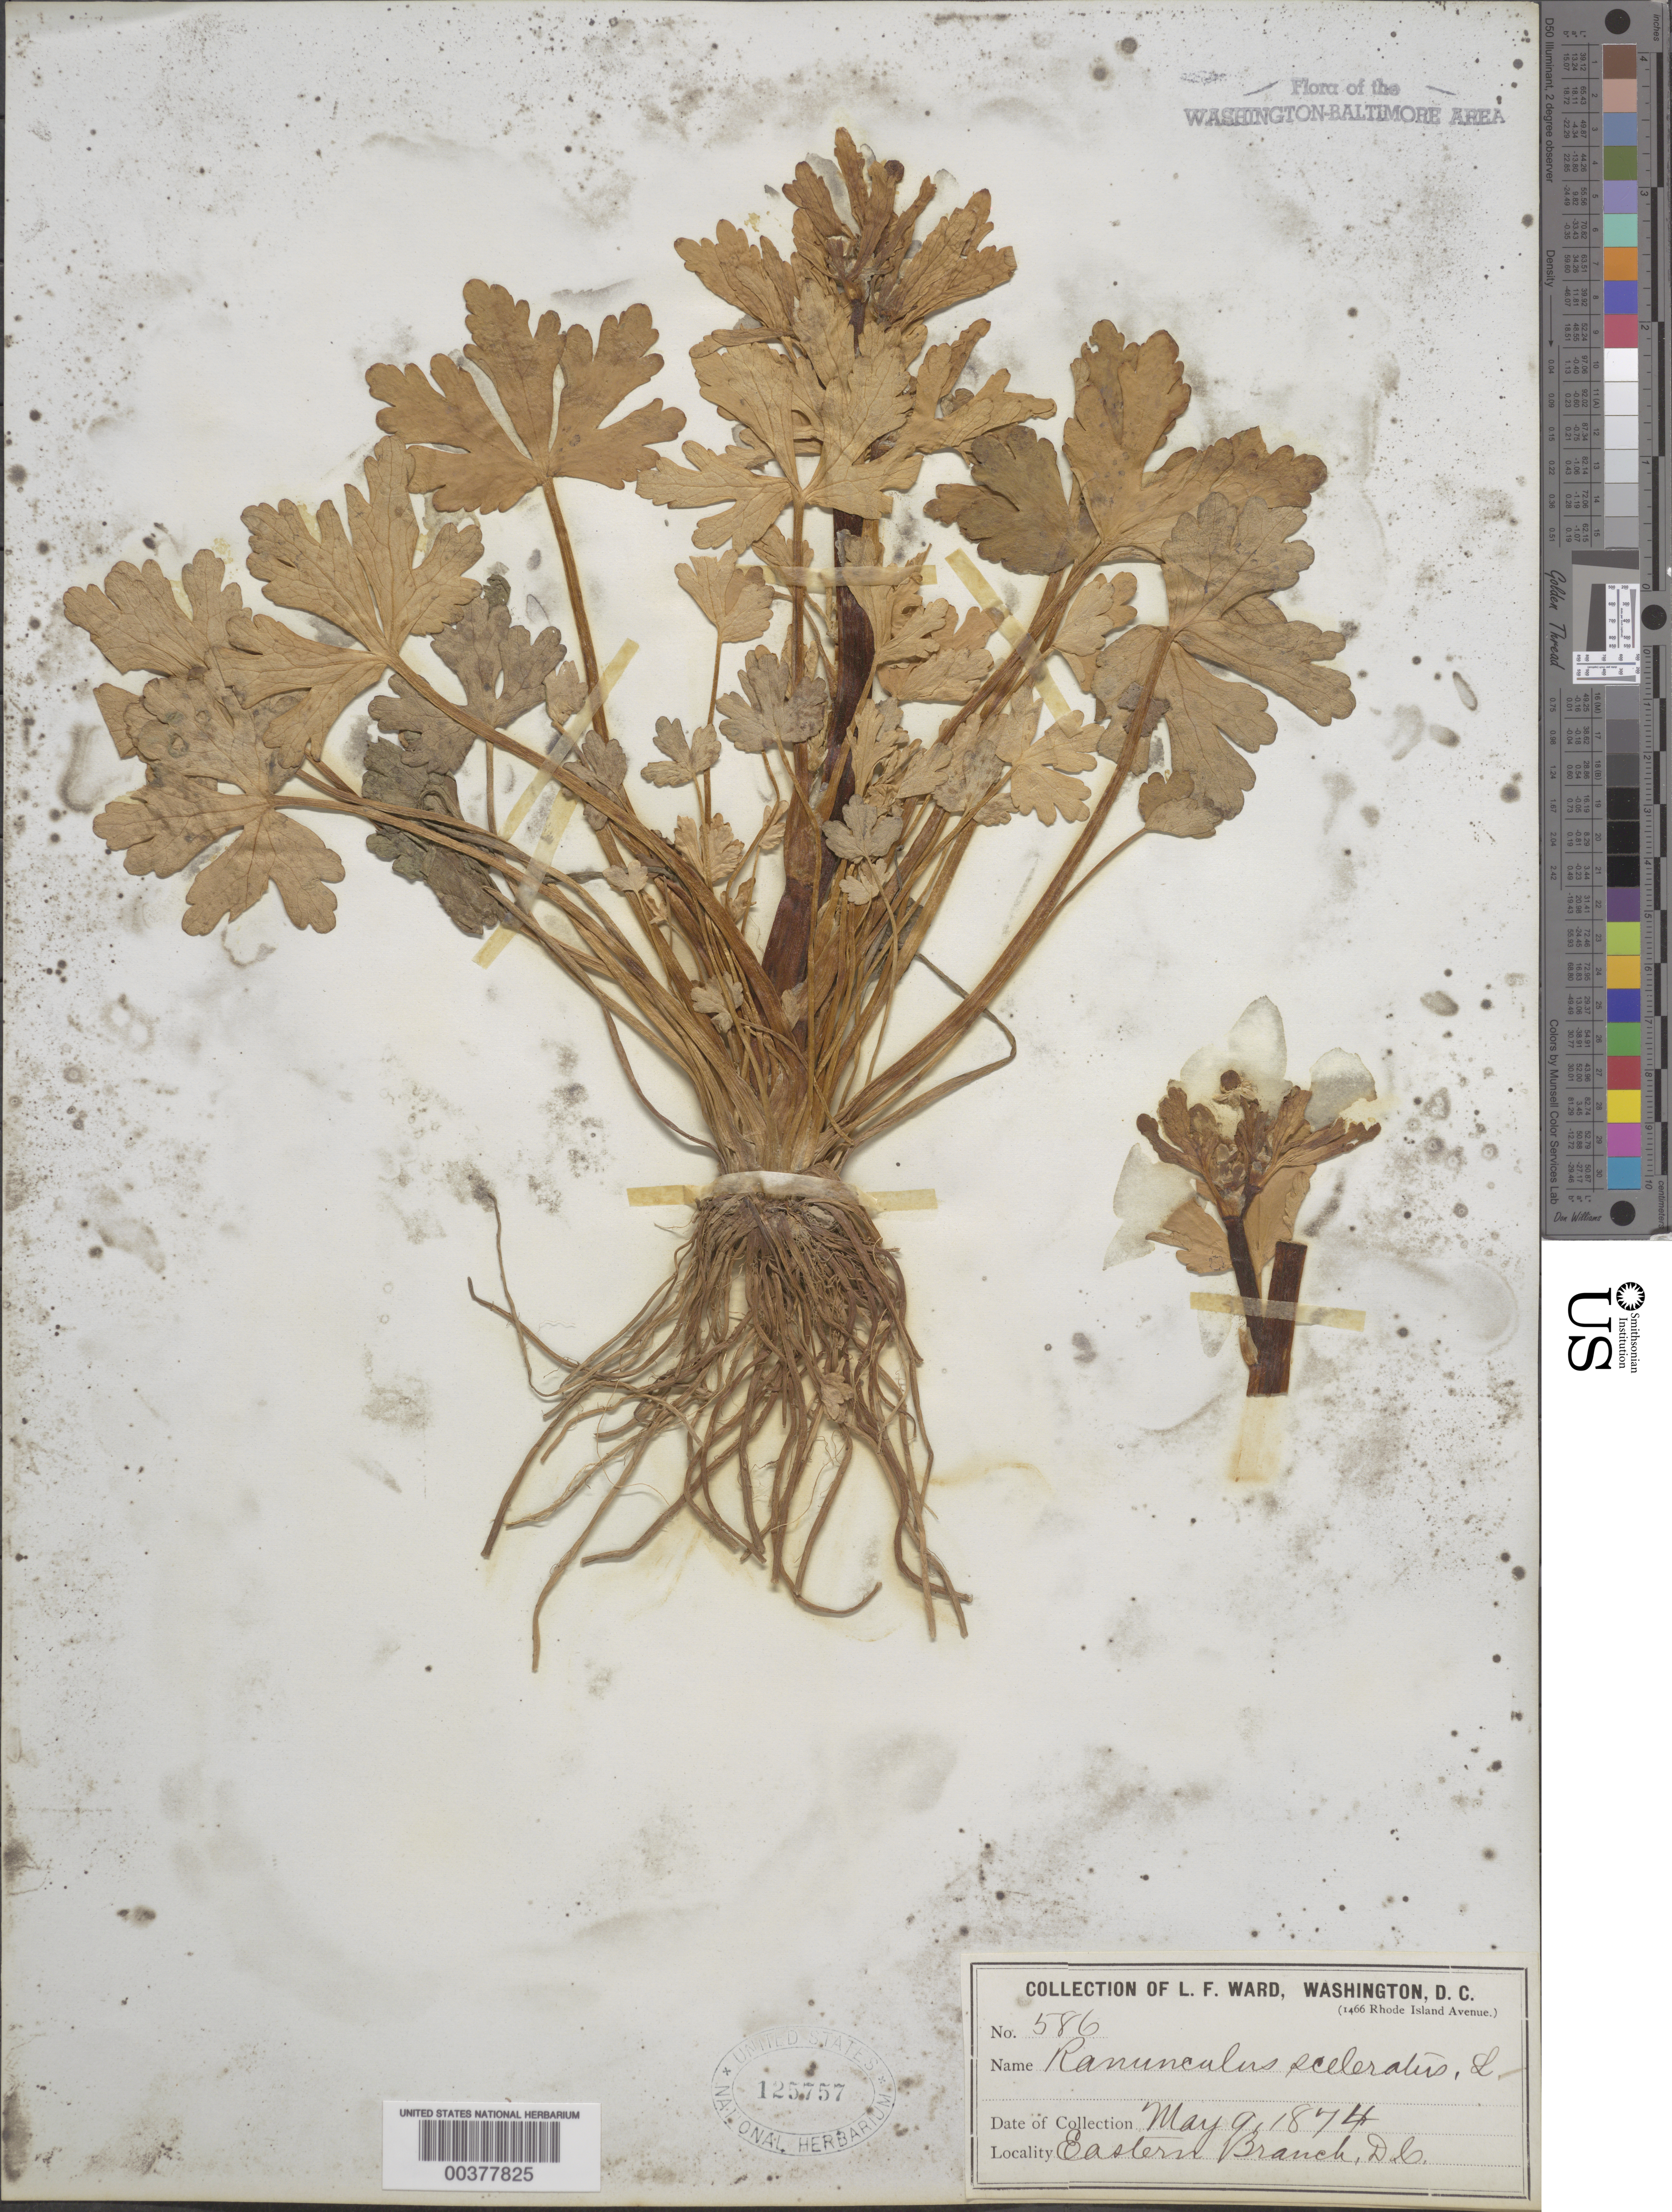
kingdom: Plantae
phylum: Tracheophyta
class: Magnoliopsida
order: Ranunculales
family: Ranunculaceae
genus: Ranunculus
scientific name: Ranunculus sceleratus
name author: L.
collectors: L. F. Ward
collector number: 586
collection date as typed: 09 May 1874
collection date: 1874-05-09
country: United States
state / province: District of Columbia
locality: Eastern Branch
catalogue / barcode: US 125757